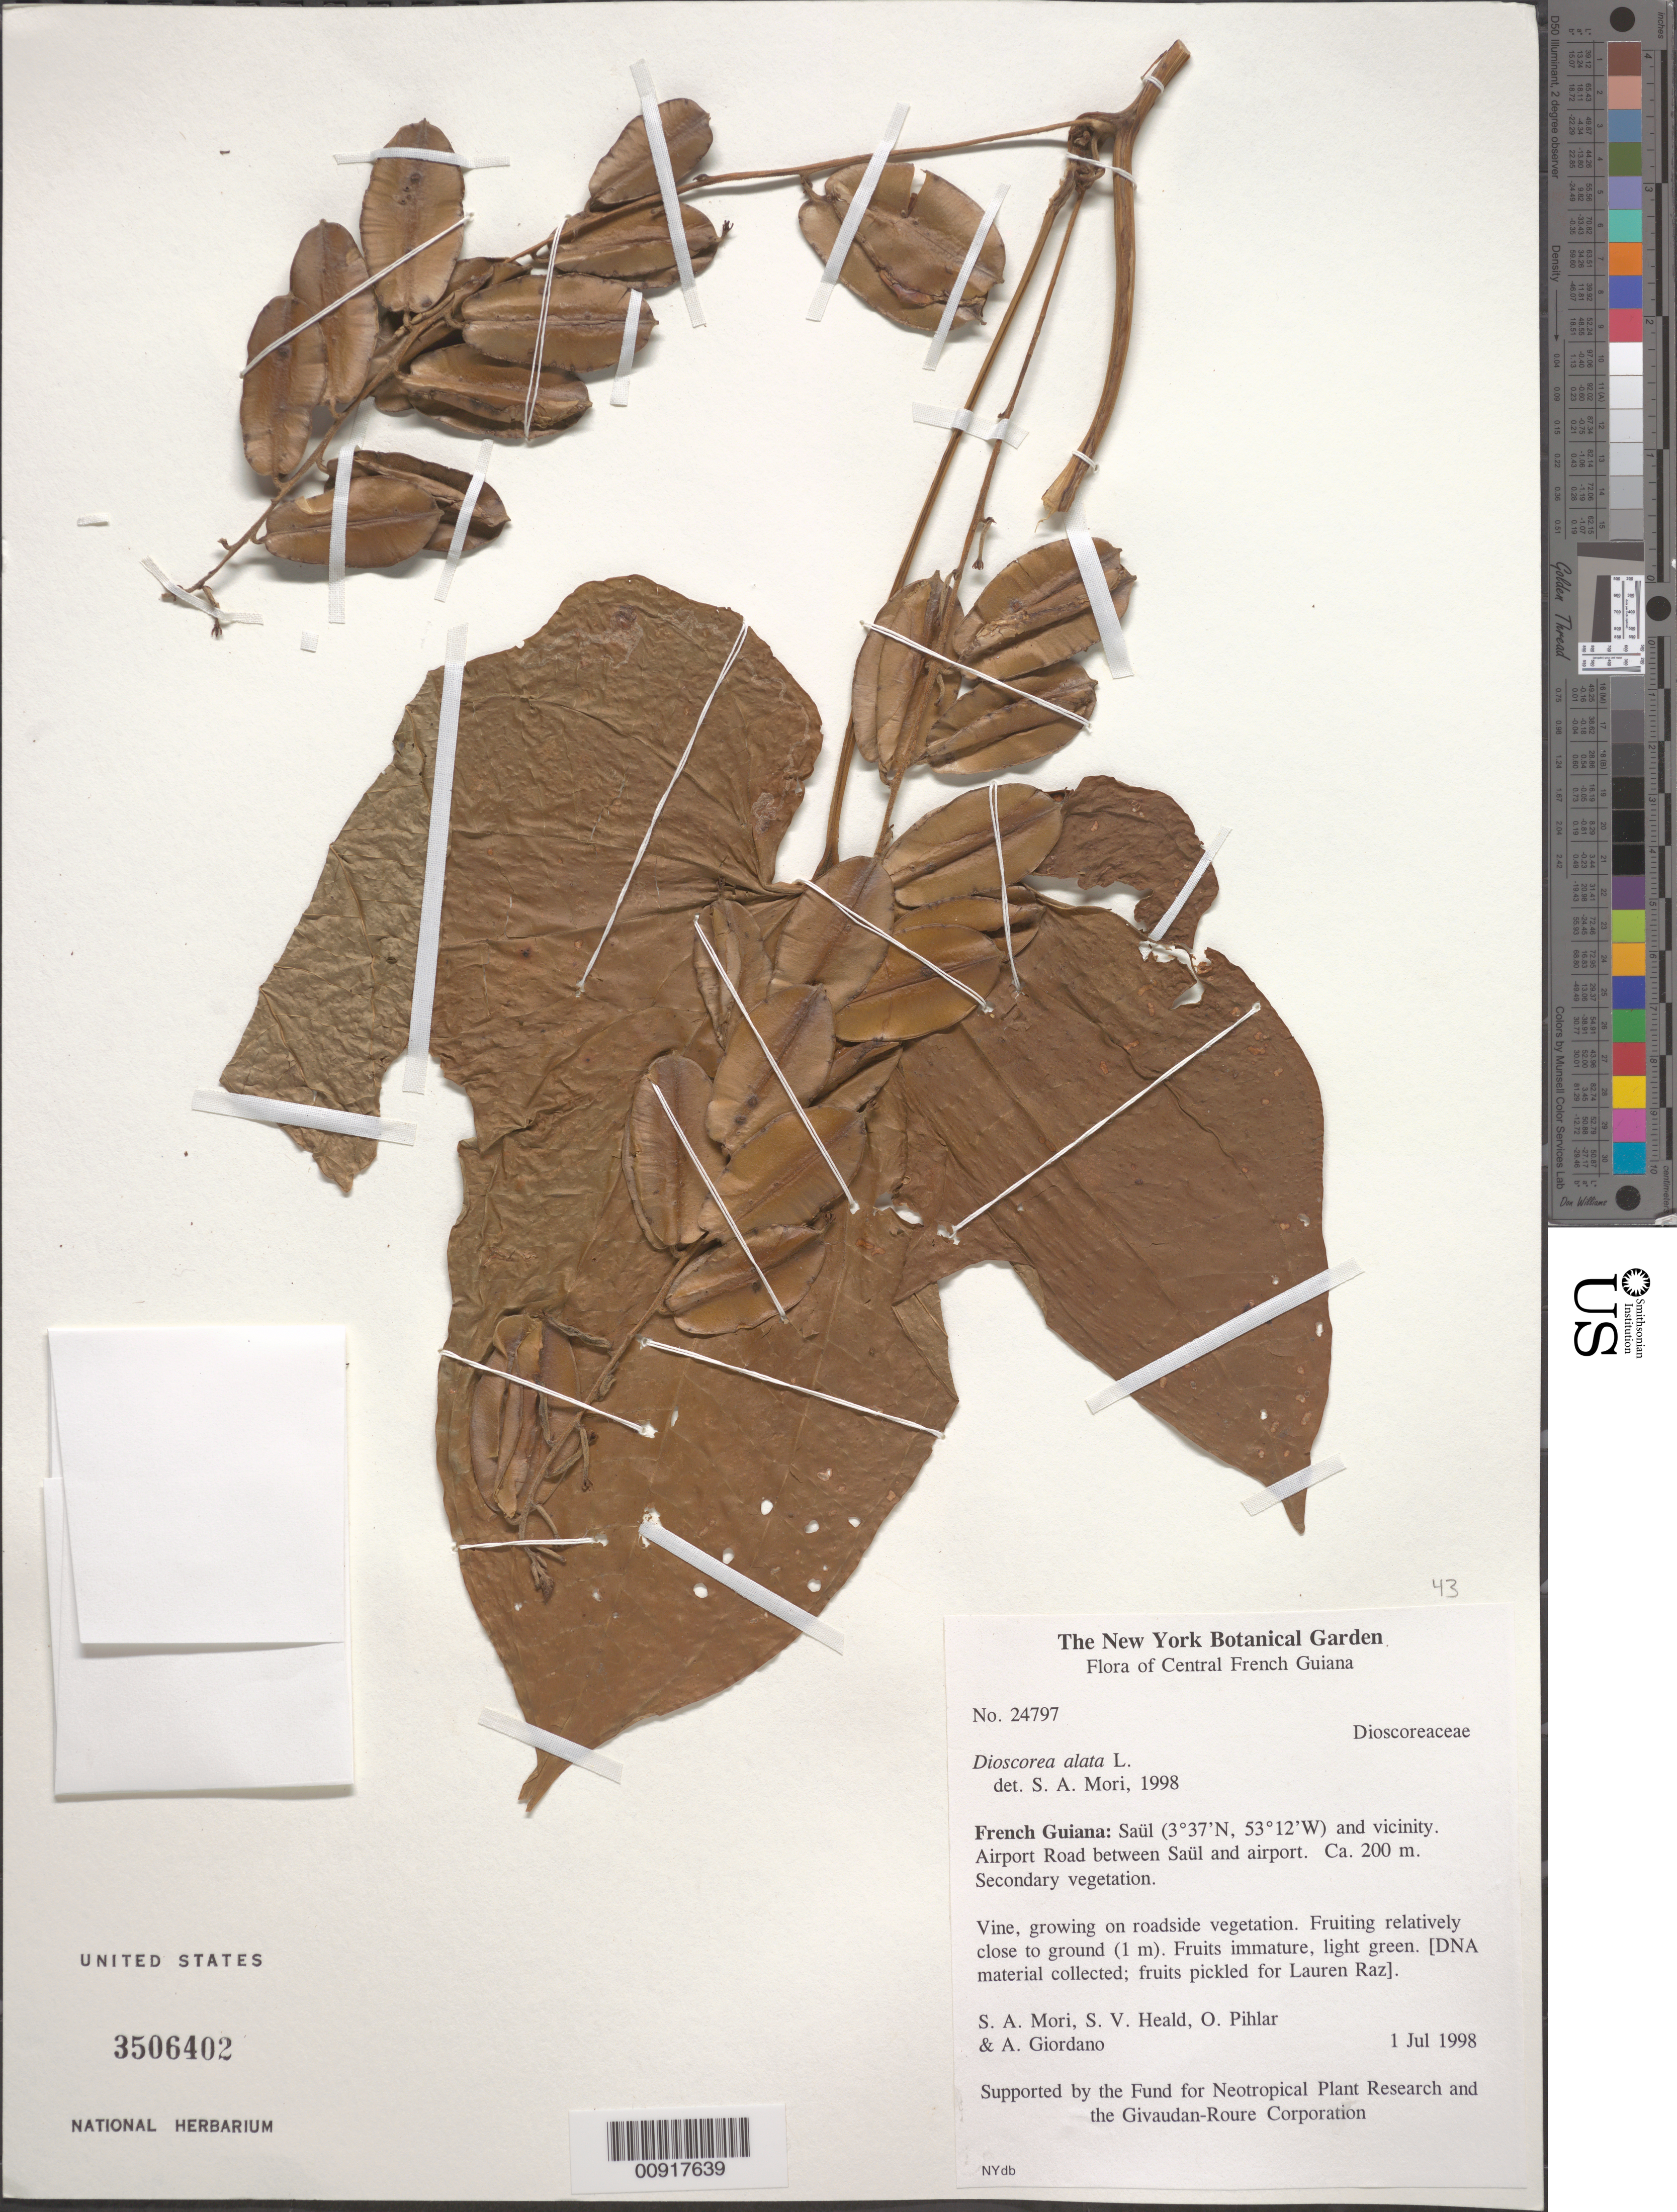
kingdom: Plantae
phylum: Tracheophyta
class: Liliopsida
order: Dioscoreales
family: Dioscoreaceae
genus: Dioscorea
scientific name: Dioscorea alata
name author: L.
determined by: Mori, Scott A.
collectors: S. Mori, S. Heald, O. Pihlar & A. Giordano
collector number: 24797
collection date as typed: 1-Jul-98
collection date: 1998-07-01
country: French Guiana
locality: Saül and vic., Airport Road, between Saül and airport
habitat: Secondary vegetation on roadside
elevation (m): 200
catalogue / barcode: US 3506402